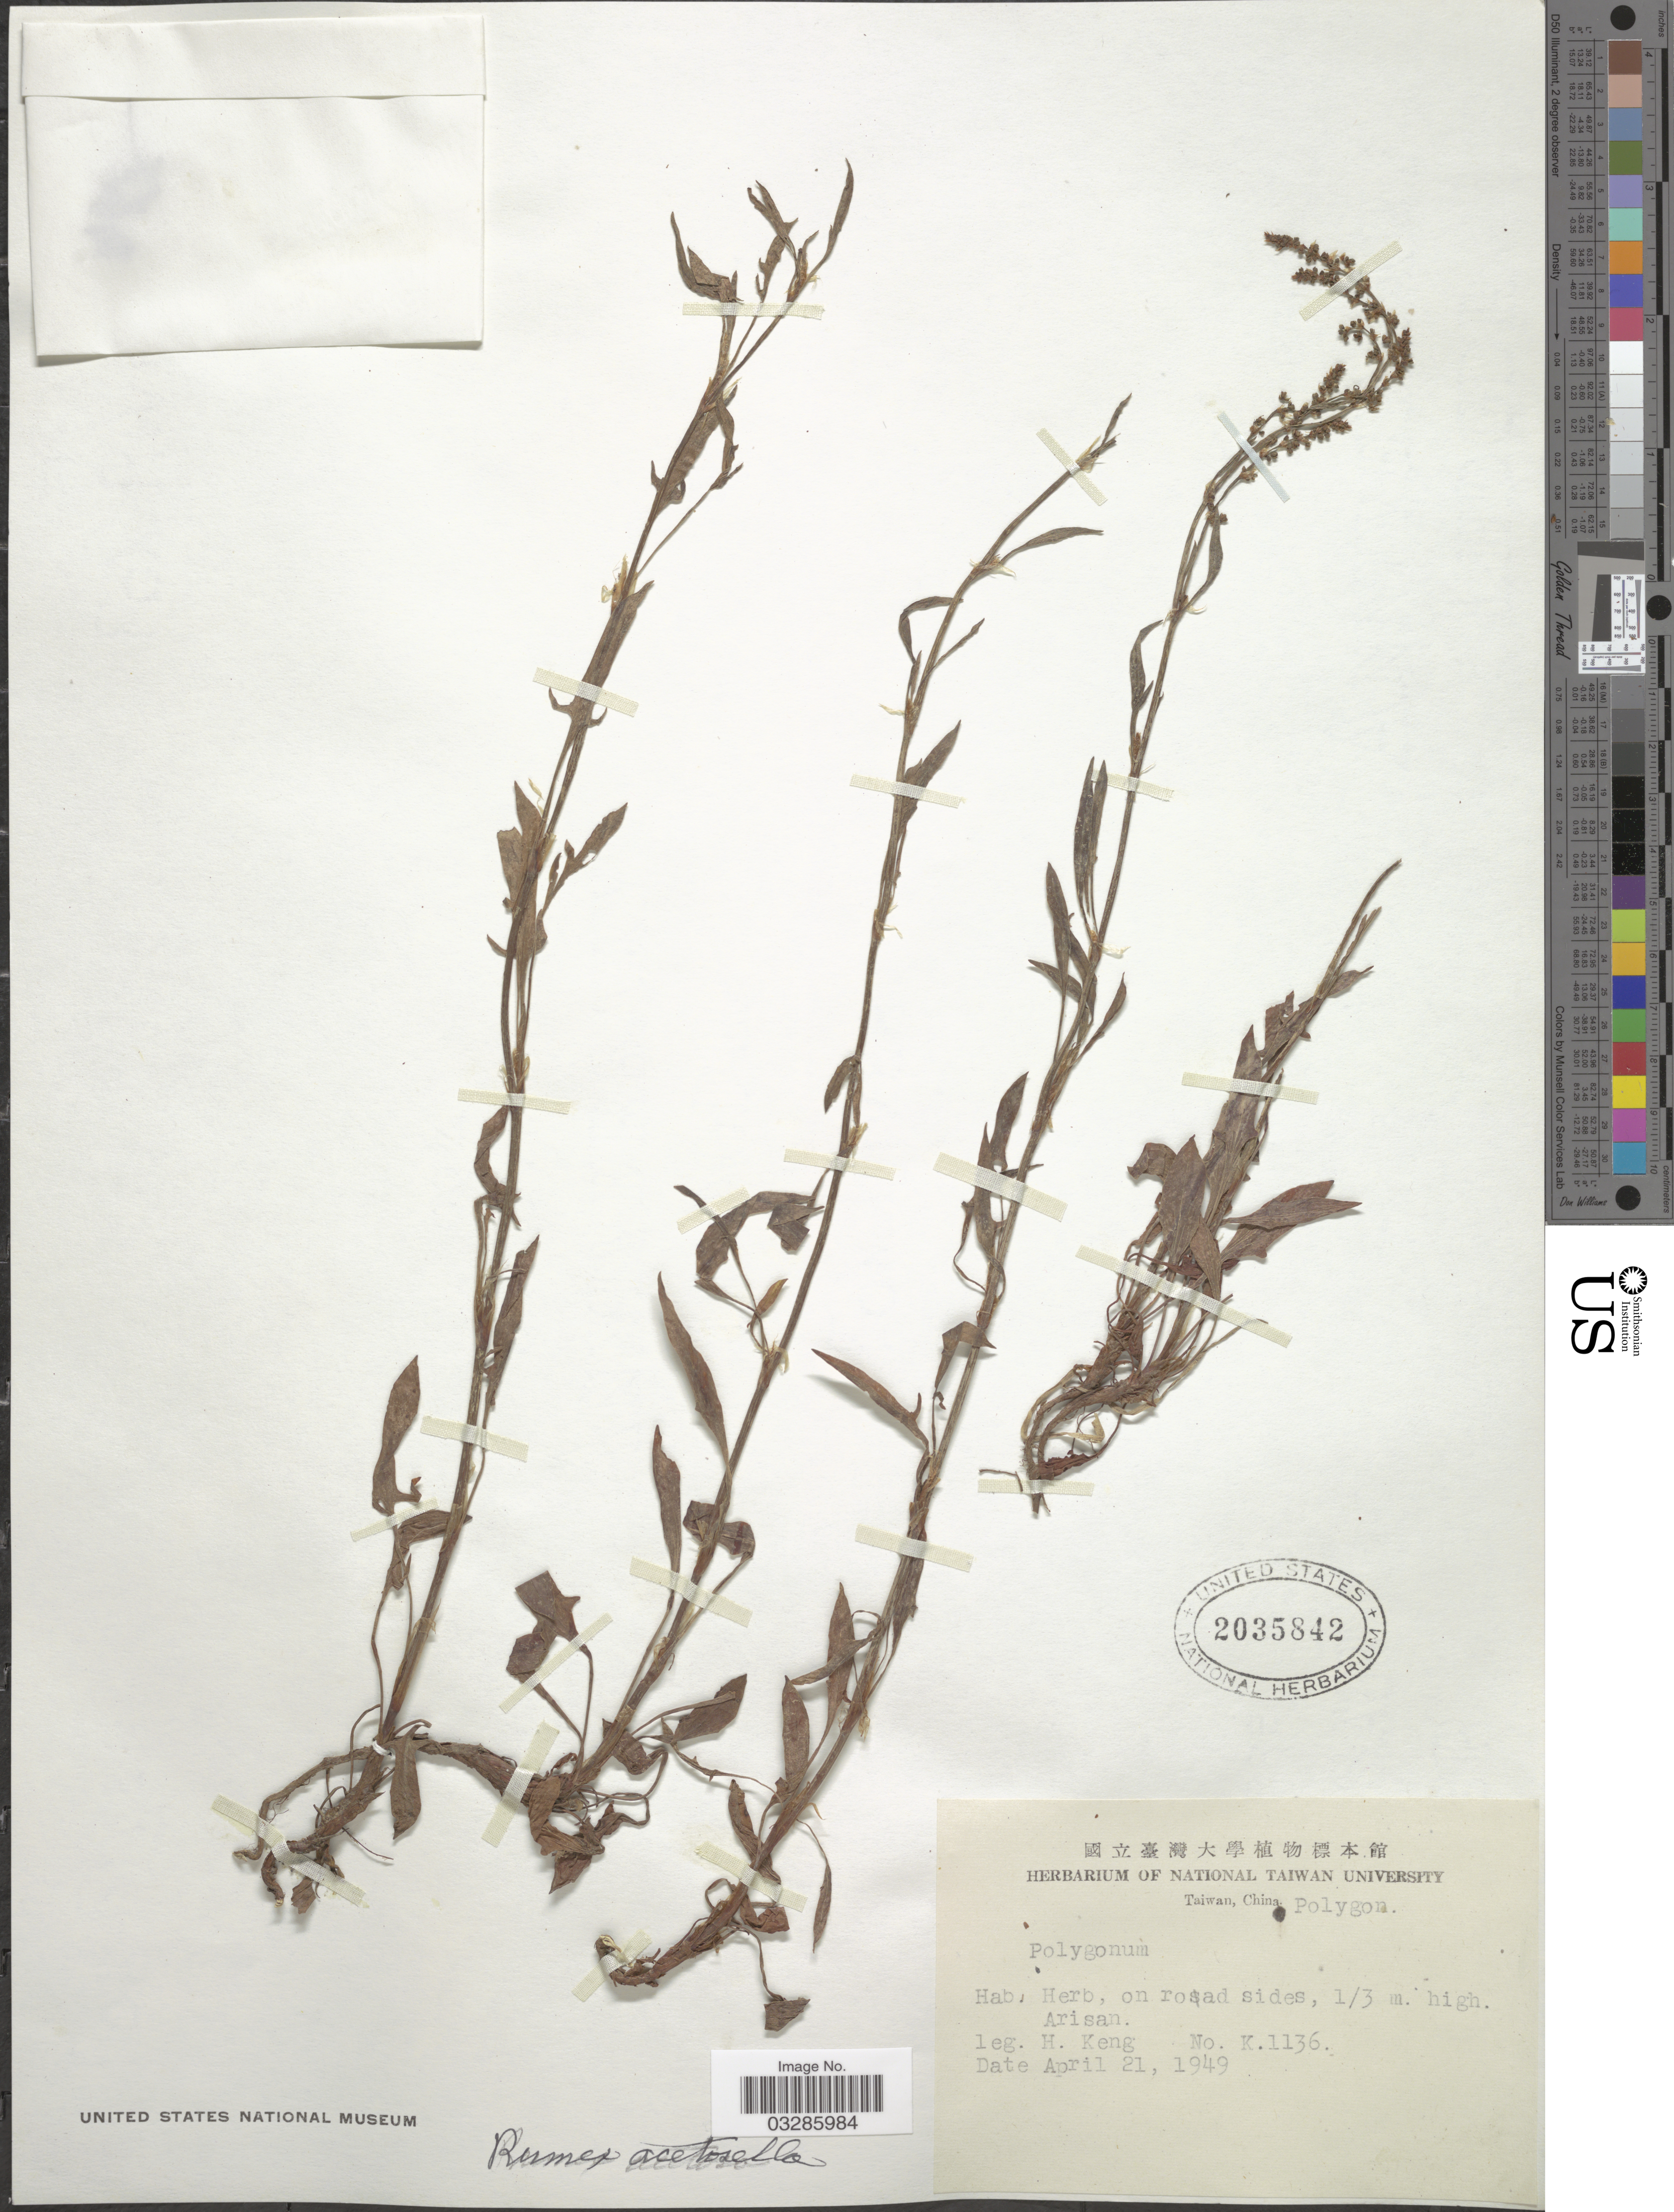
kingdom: Plantae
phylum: Tracheophyta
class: Magnoliopsida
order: Caryophyllales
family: Polygonaceae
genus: Rumex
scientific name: Rumex acetosella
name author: L.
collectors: H. Keng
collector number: K1136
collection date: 1949-04-21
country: Taiwan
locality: Taiwan, China, Arisan.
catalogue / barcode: US 2035842